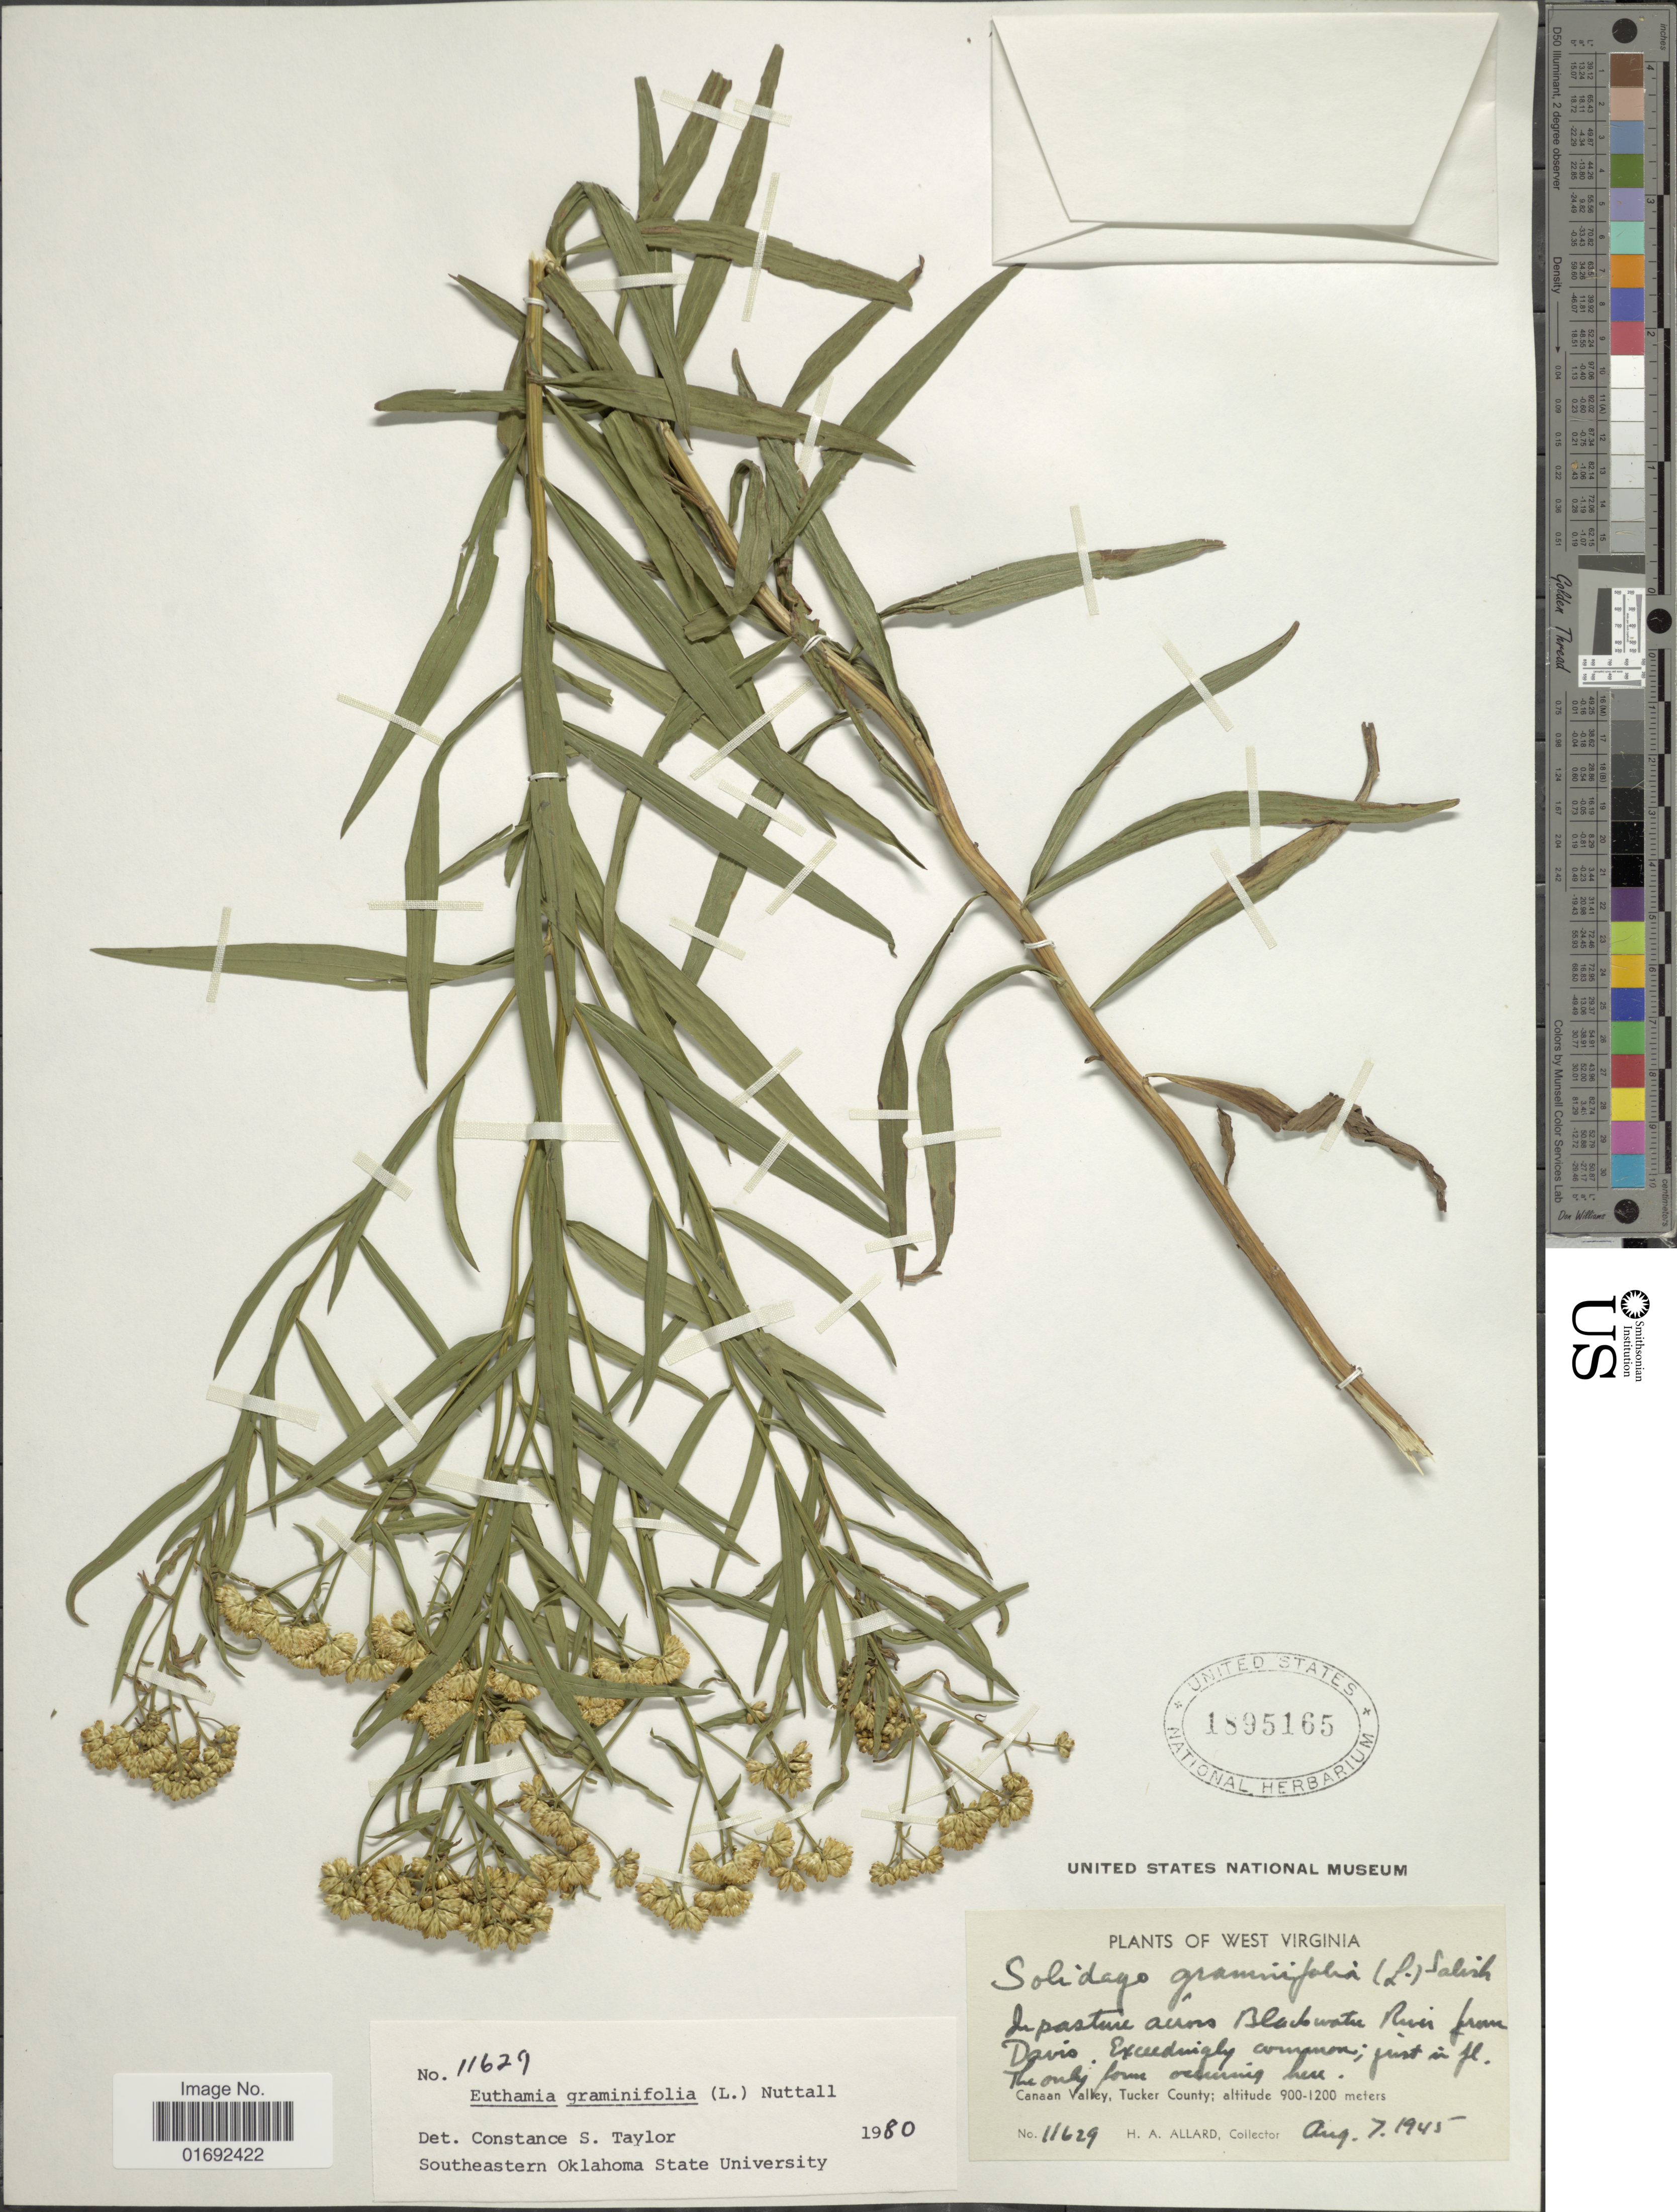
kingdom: Plantae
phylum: Tracheophyta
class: Magnoliopsida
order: Asterales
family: Asteraceae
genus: Euthamia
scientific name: Euthamia graminifolia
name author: (L.) Nutt.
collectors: H. A. Allard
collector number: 11629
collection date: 1945-08-07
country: United States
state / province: West Virginia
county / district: Tucker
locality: In pasture across Blackwater River from Davis, Canaan Valley, Tucker County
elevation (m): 900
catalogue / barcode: US 1895165